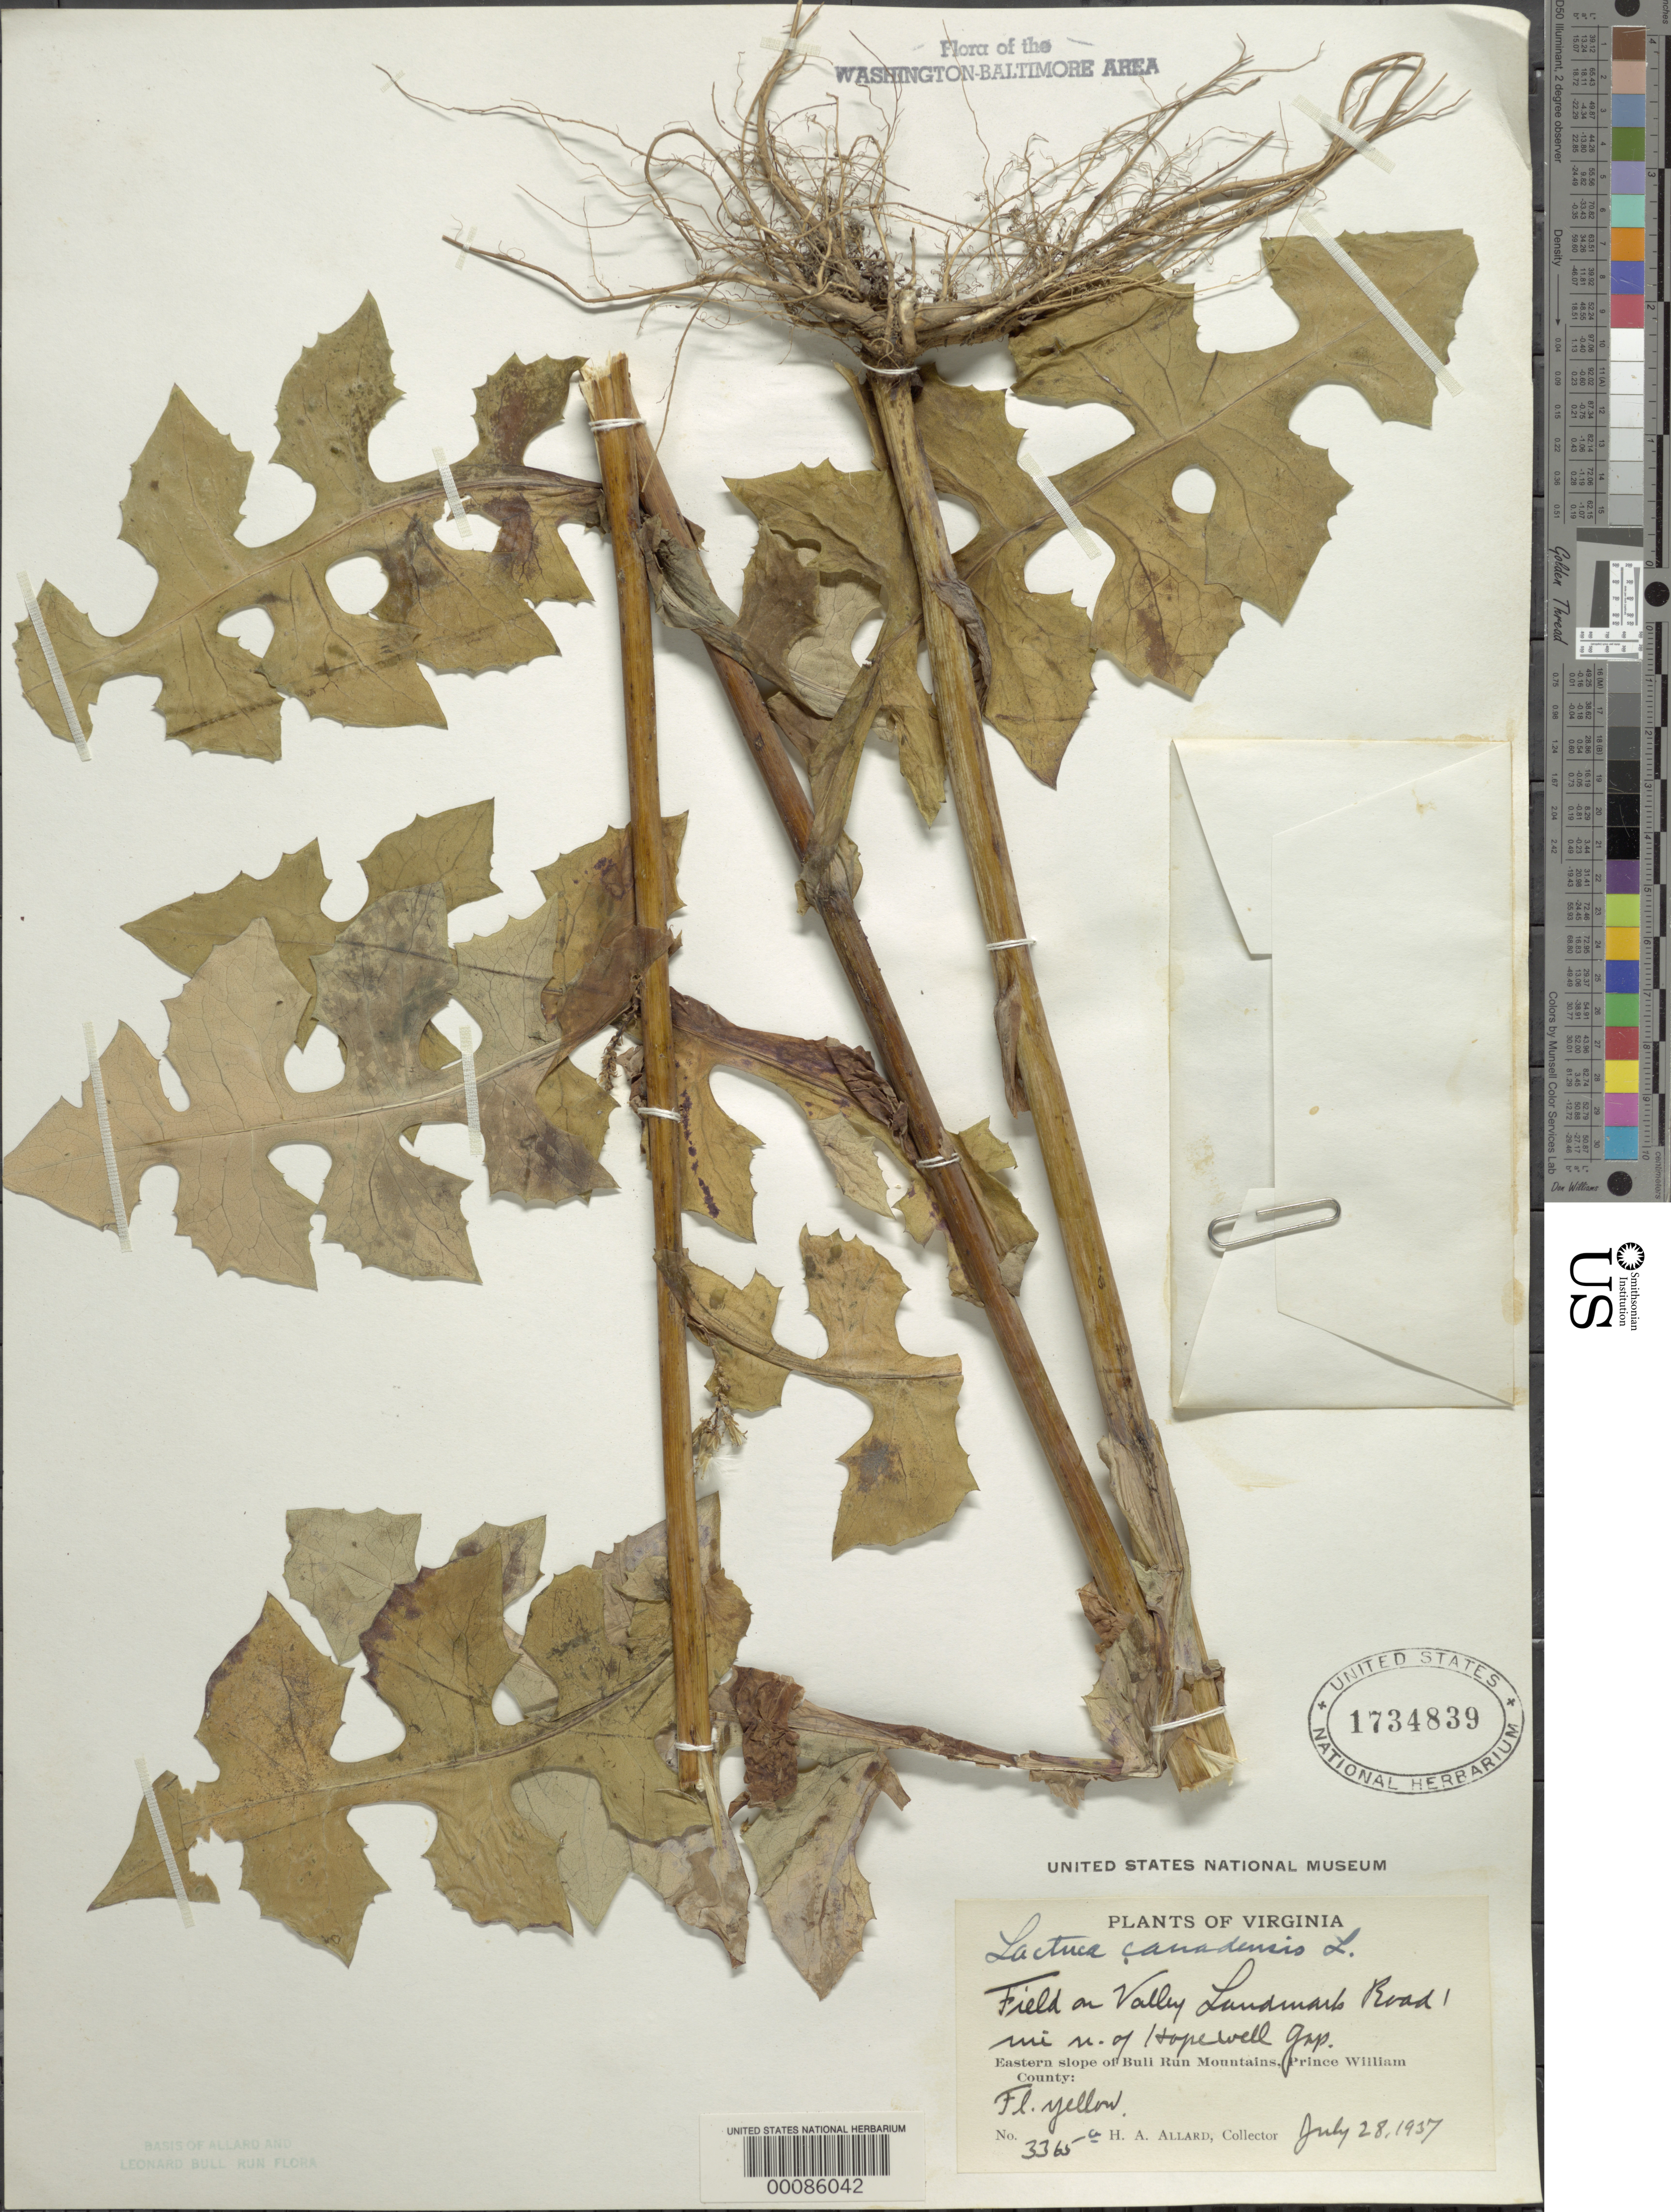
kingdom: Plantae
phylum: Tracheophyta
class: Magnoliopsida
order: Asterales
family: Asteraceae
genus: Lactuca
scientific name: Lactuca canadensis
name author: L.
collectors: H. A. Allard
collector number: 3365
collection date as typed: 28 Jul 1937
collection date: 1937-07-28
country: United States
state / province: Virginia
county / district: Prince William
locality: North of Hopewell Gap Valley Landmark Road eastern slope of Bull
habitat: Field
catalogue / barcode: US 1734839